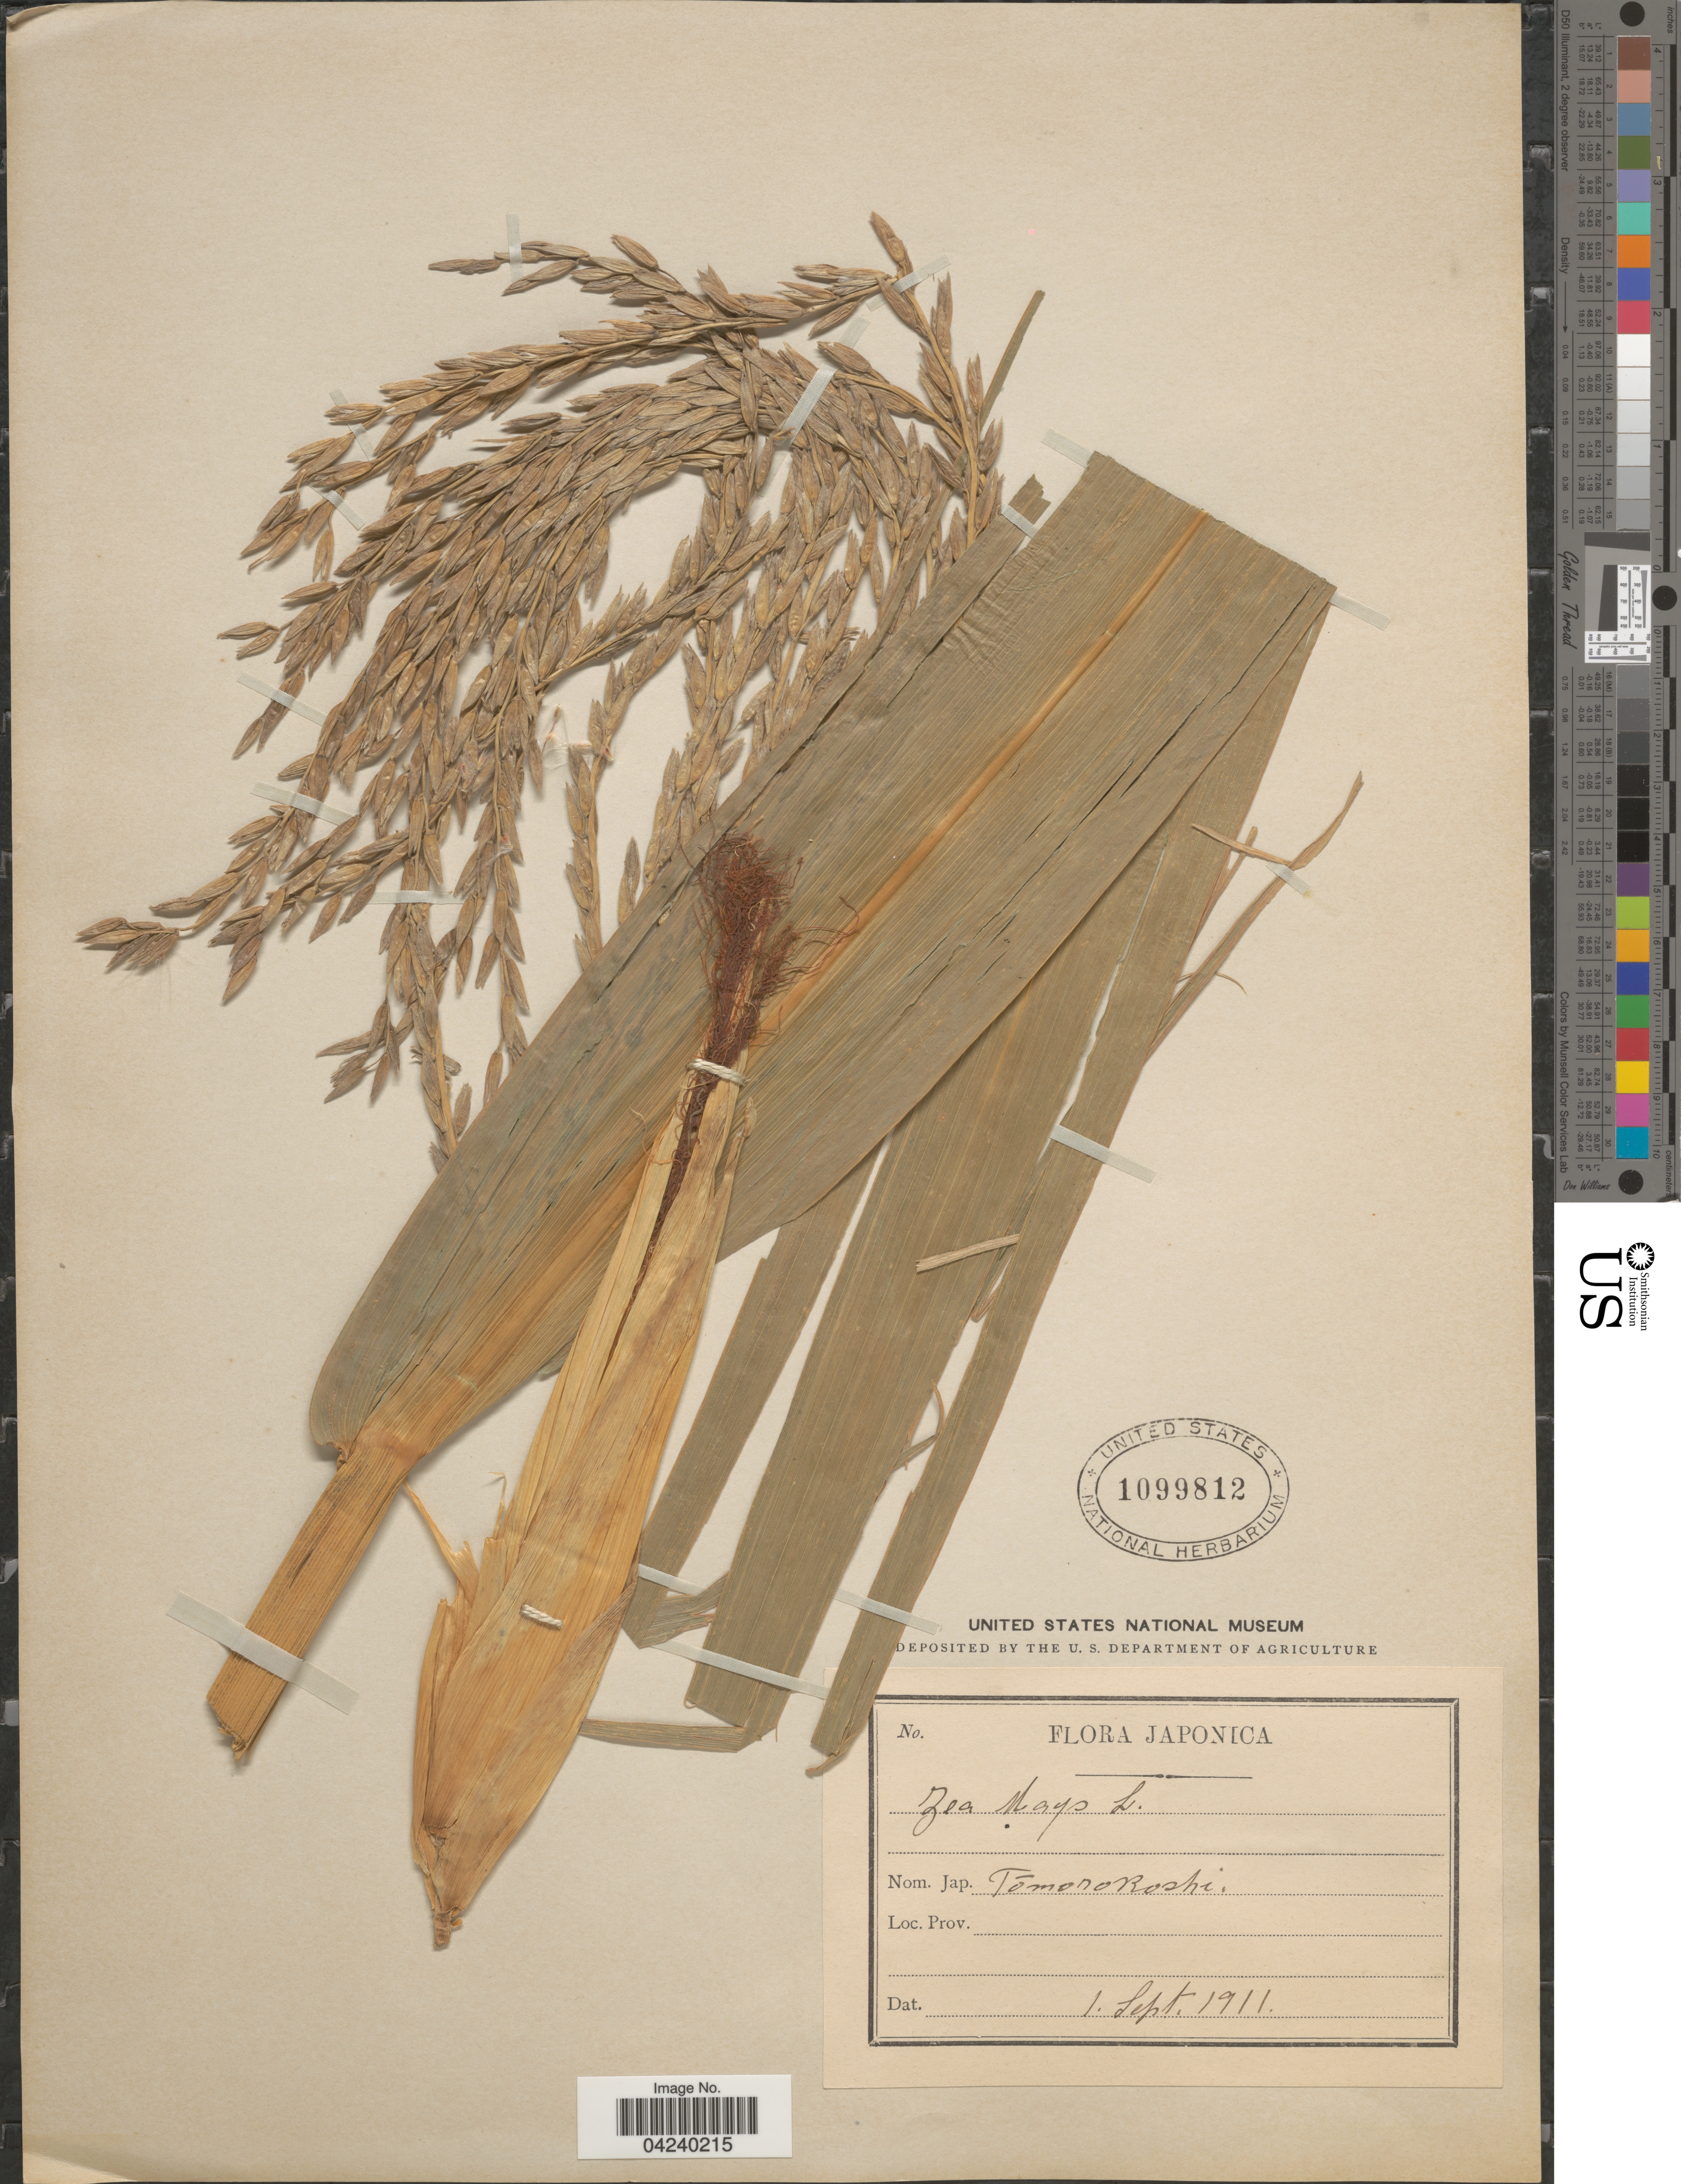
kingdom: Plantae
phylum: Tracheophyta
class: Liliopsida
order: Poales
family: Poaceae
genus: Zea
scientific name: Zea mays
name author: L.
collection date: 1911-09-01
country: Japan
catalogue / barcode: US 1099812